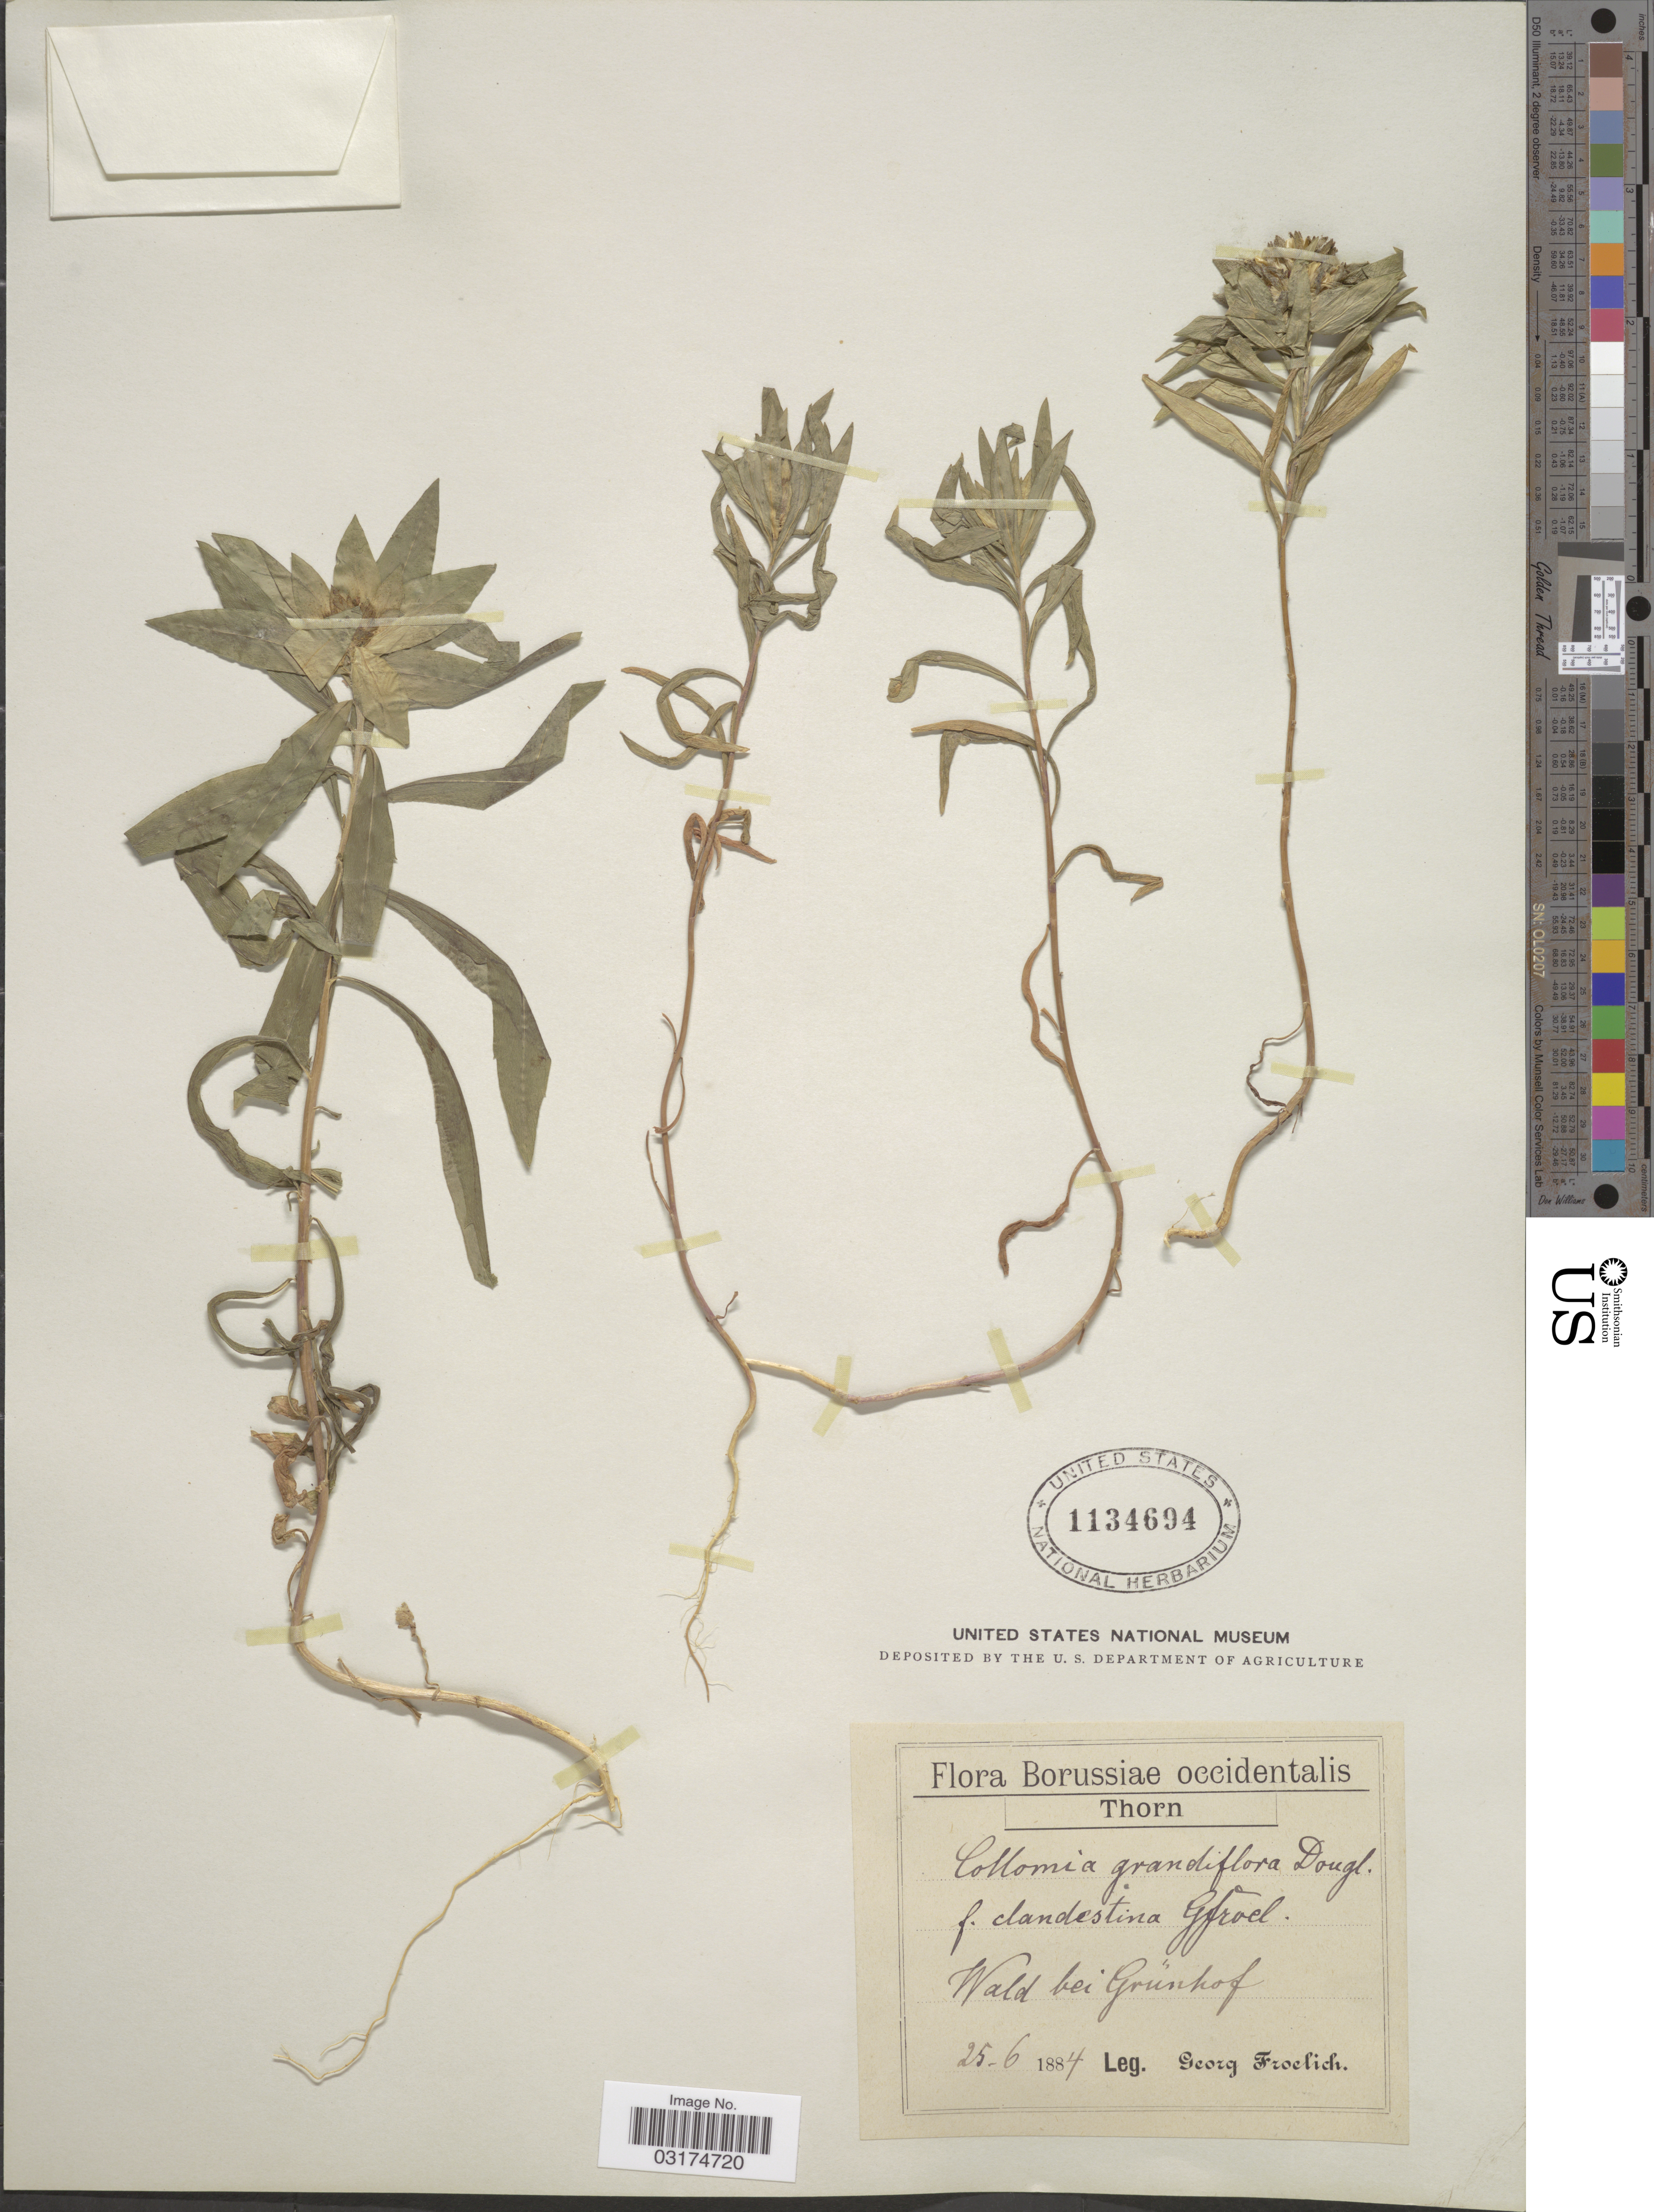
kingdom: Plantae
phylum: Tracheophyta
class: Magnoliopsida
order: Ericales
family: Polemoniaceae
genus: Collomia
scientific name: Collomia grandiflora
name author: Douglas ex Lindl.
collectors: G. Froelich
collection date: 1884-06-25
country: Germany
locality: Burussiae occidentalis. Thorn. Wald bei Grünhof.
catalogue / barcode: US 1134694